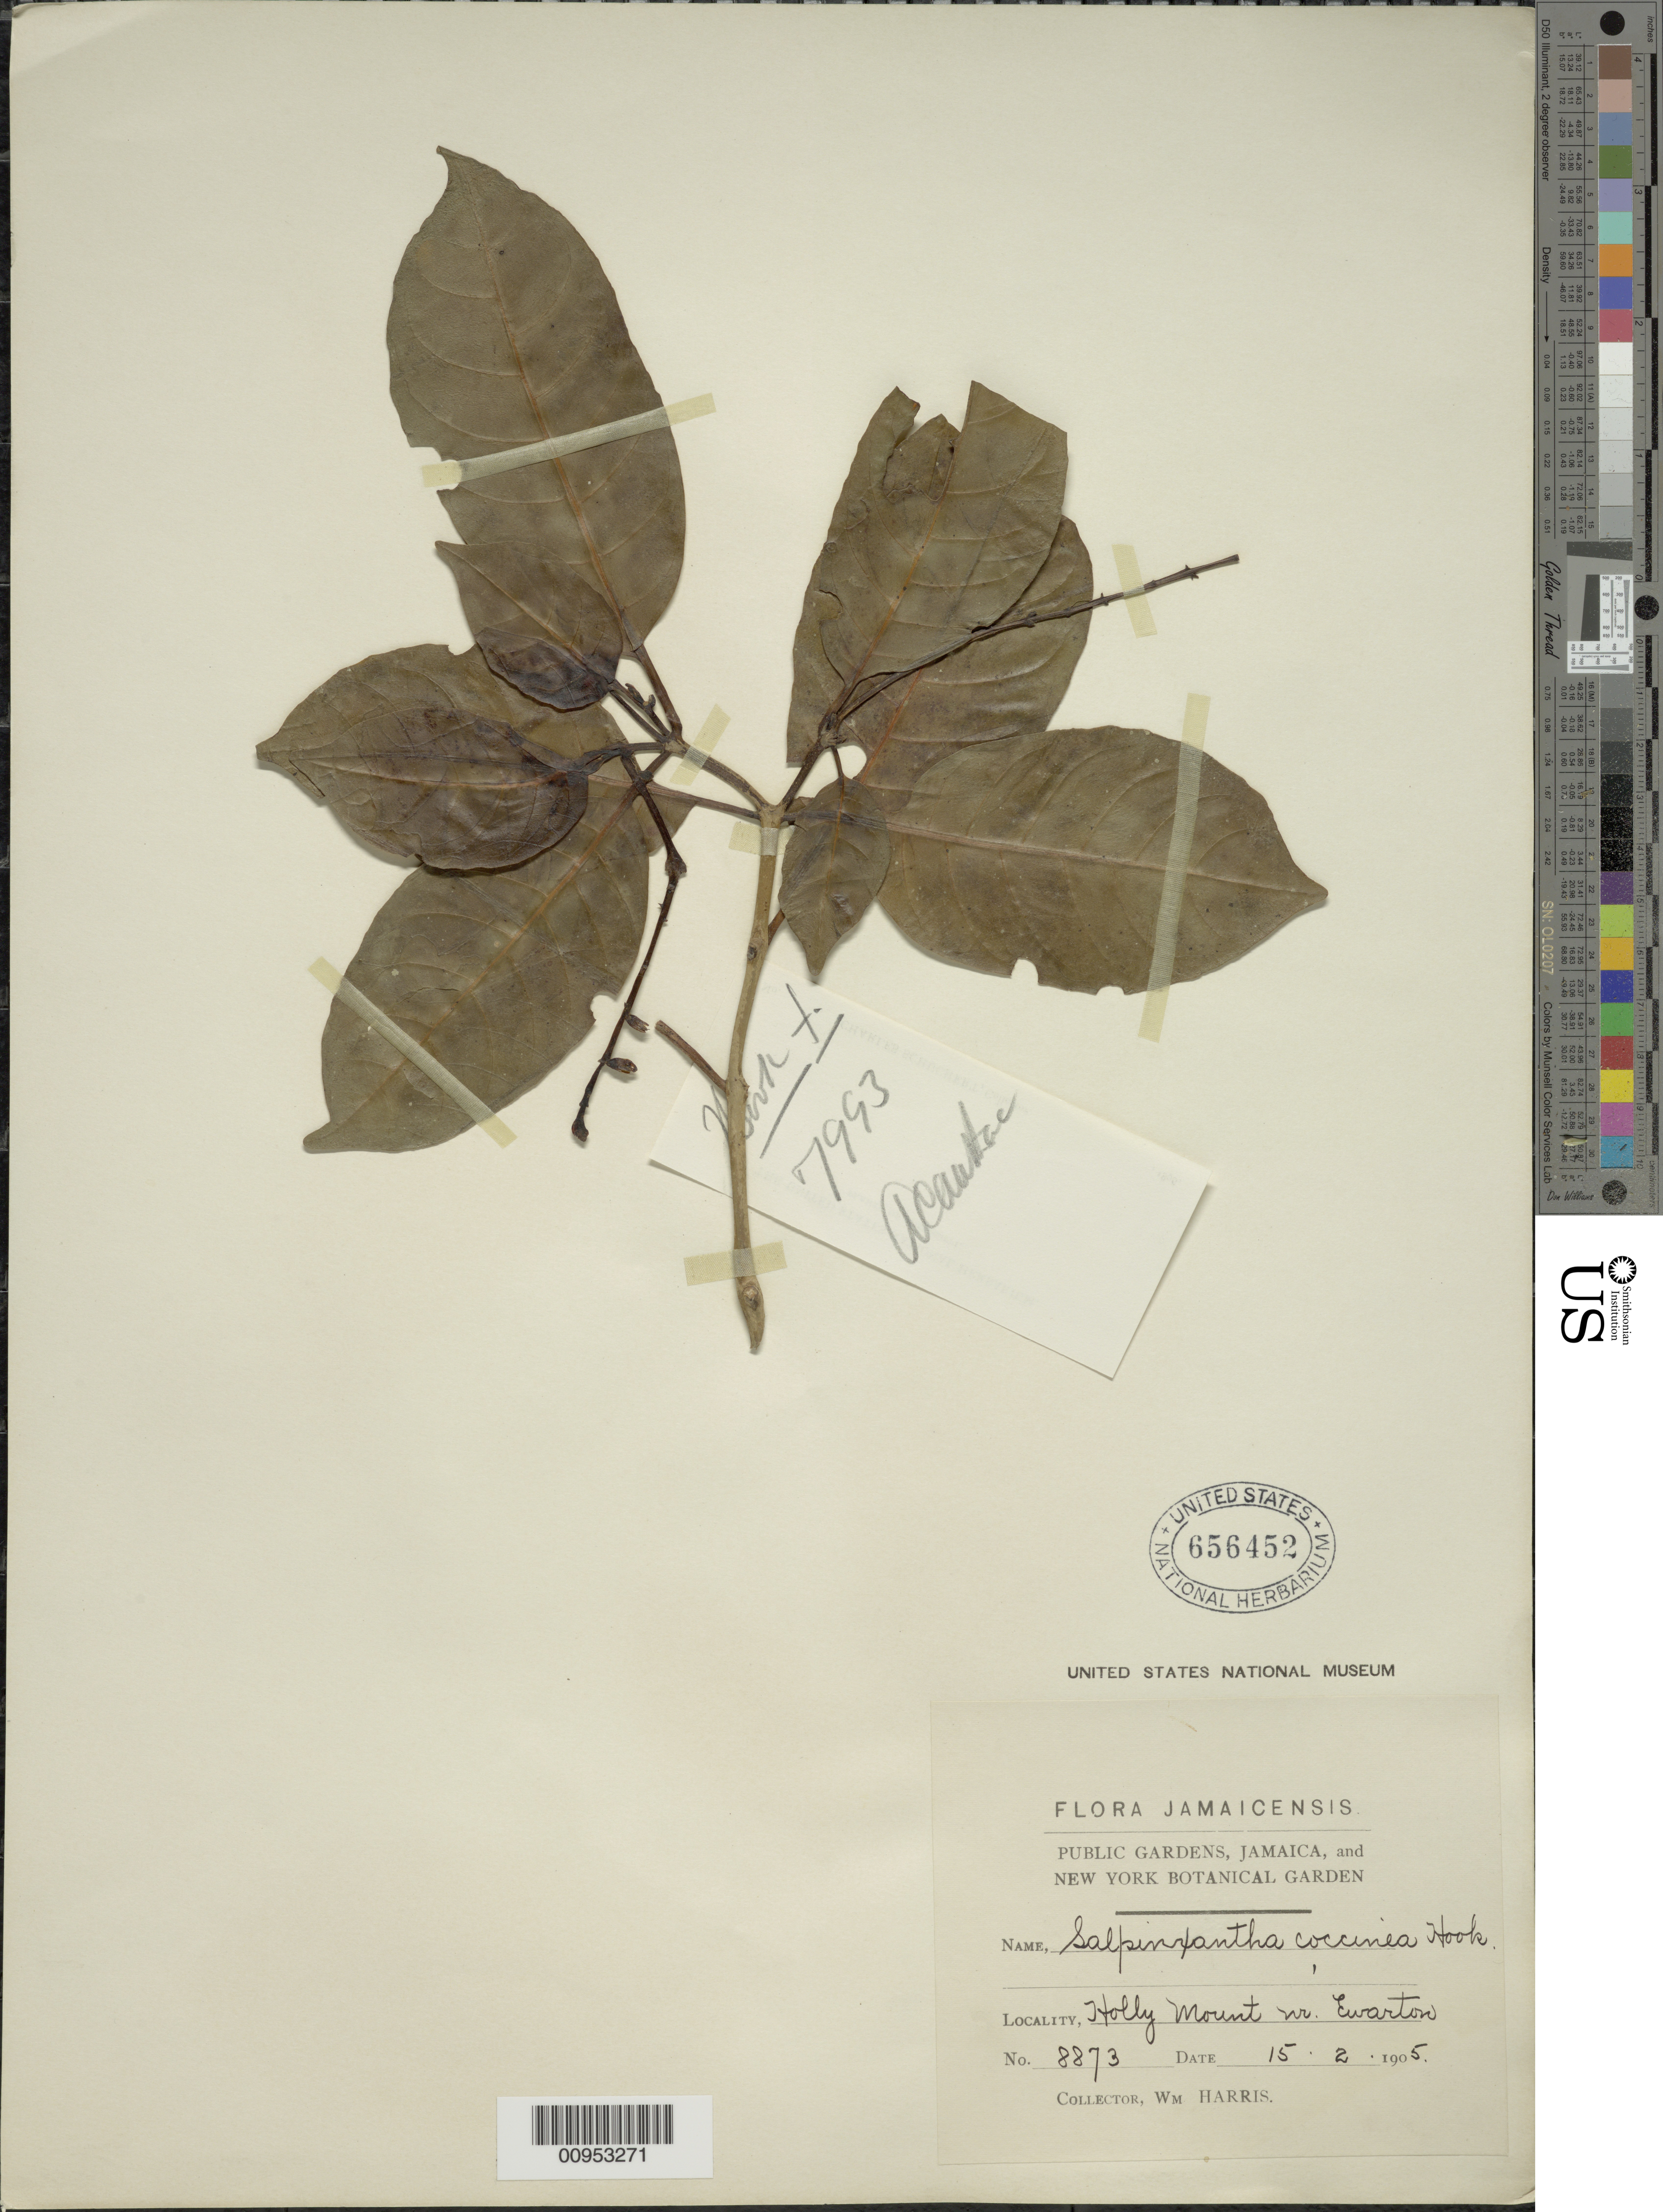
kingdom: Plantae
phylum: Tracheophyta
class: Magnoliopsida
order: Lamiales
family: Acanthaceae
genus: Salpixantha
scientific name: Salpixantha coccinea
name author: Hook.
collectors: W. H. Harris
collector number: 8873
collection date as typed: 15 Feb 1905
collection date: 1905-02-15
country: Jamaica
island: Jamaica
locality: Holly Mount near Ewarton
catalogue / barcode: US 656452